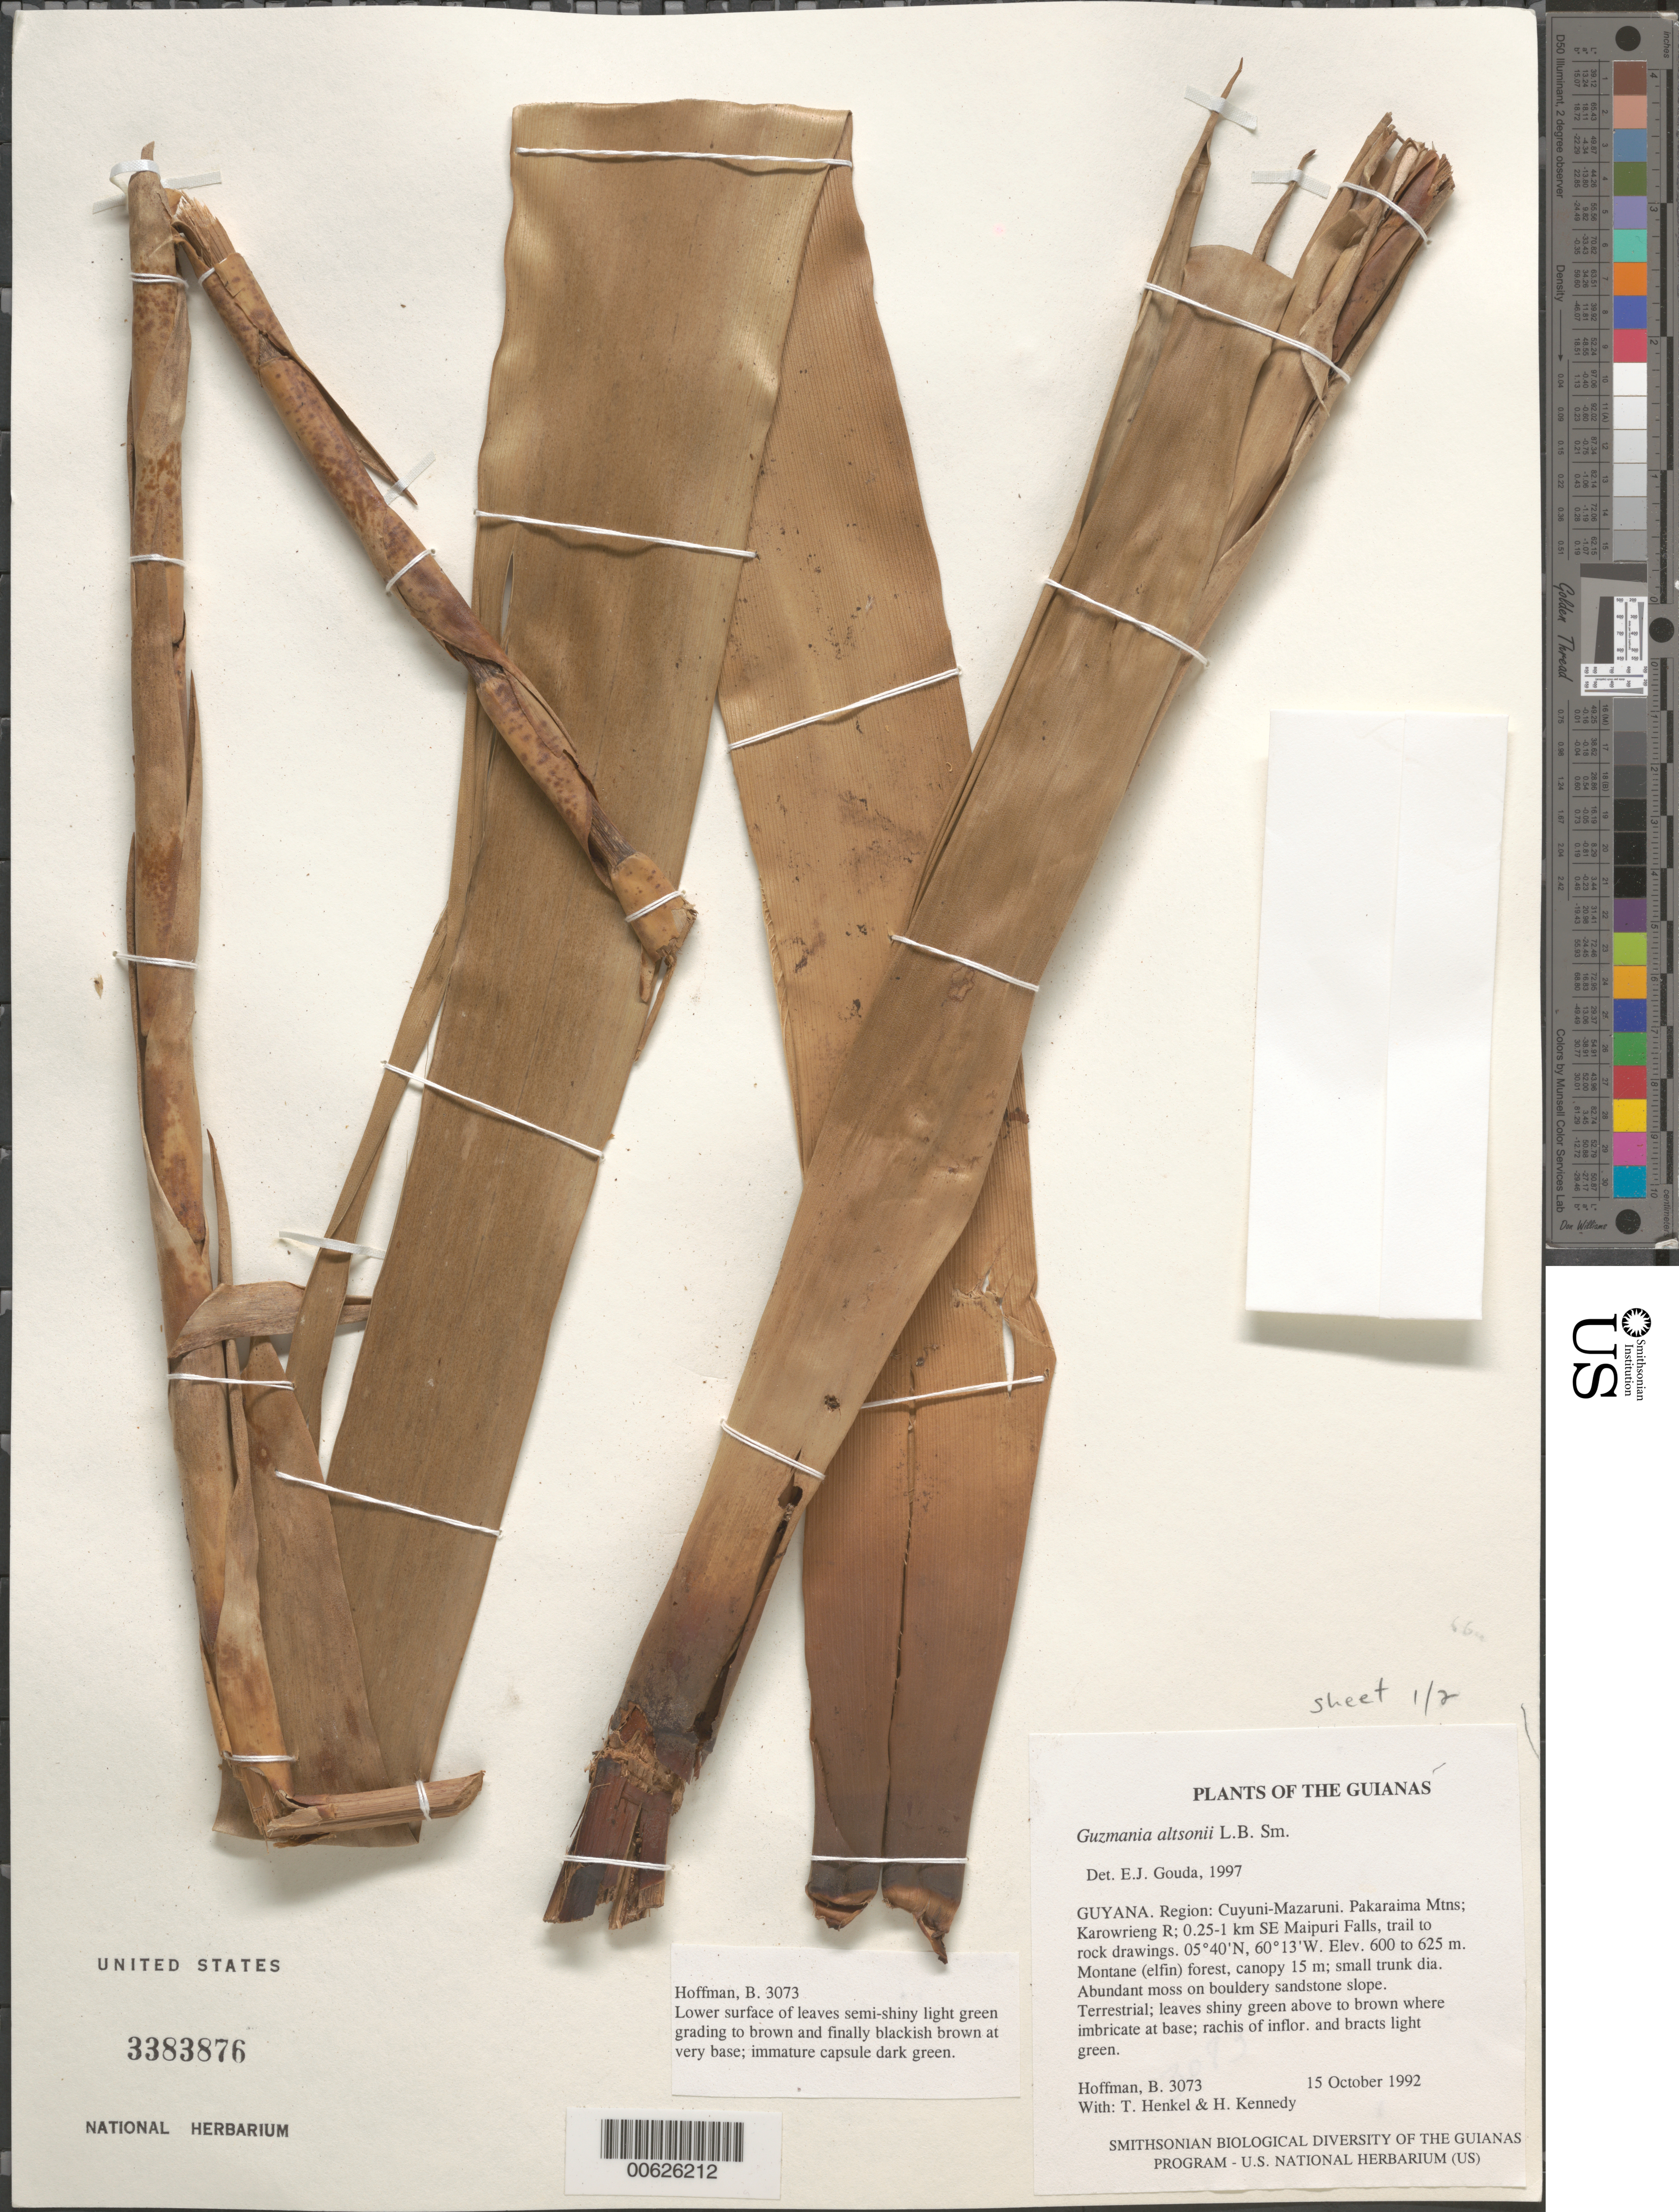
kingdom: Plantae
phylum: Tracheophyta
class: Liliopsida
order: Poales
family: Bromeliaceae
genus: Guzmania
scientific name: Guzmania altsonii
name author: L.B. Sm.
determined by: Gouda, E. J.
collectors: B. Hoffman, T. Henkel & H. Kennedy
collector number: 3073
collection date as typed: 15 October 1992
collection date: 1992-10-15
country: Guyana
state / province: Cuyuni-Mazaruni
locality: Pakaraima Mountains; Karowrieng River; 0.25-1 km SE of Maipuri Falls, trail to rock drawings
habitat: Montane (elfin) forest, canopy 15 m; small trunk dia. Abundant moss on bouldery sandstone slope.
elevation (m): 600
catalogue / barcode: US 3383876